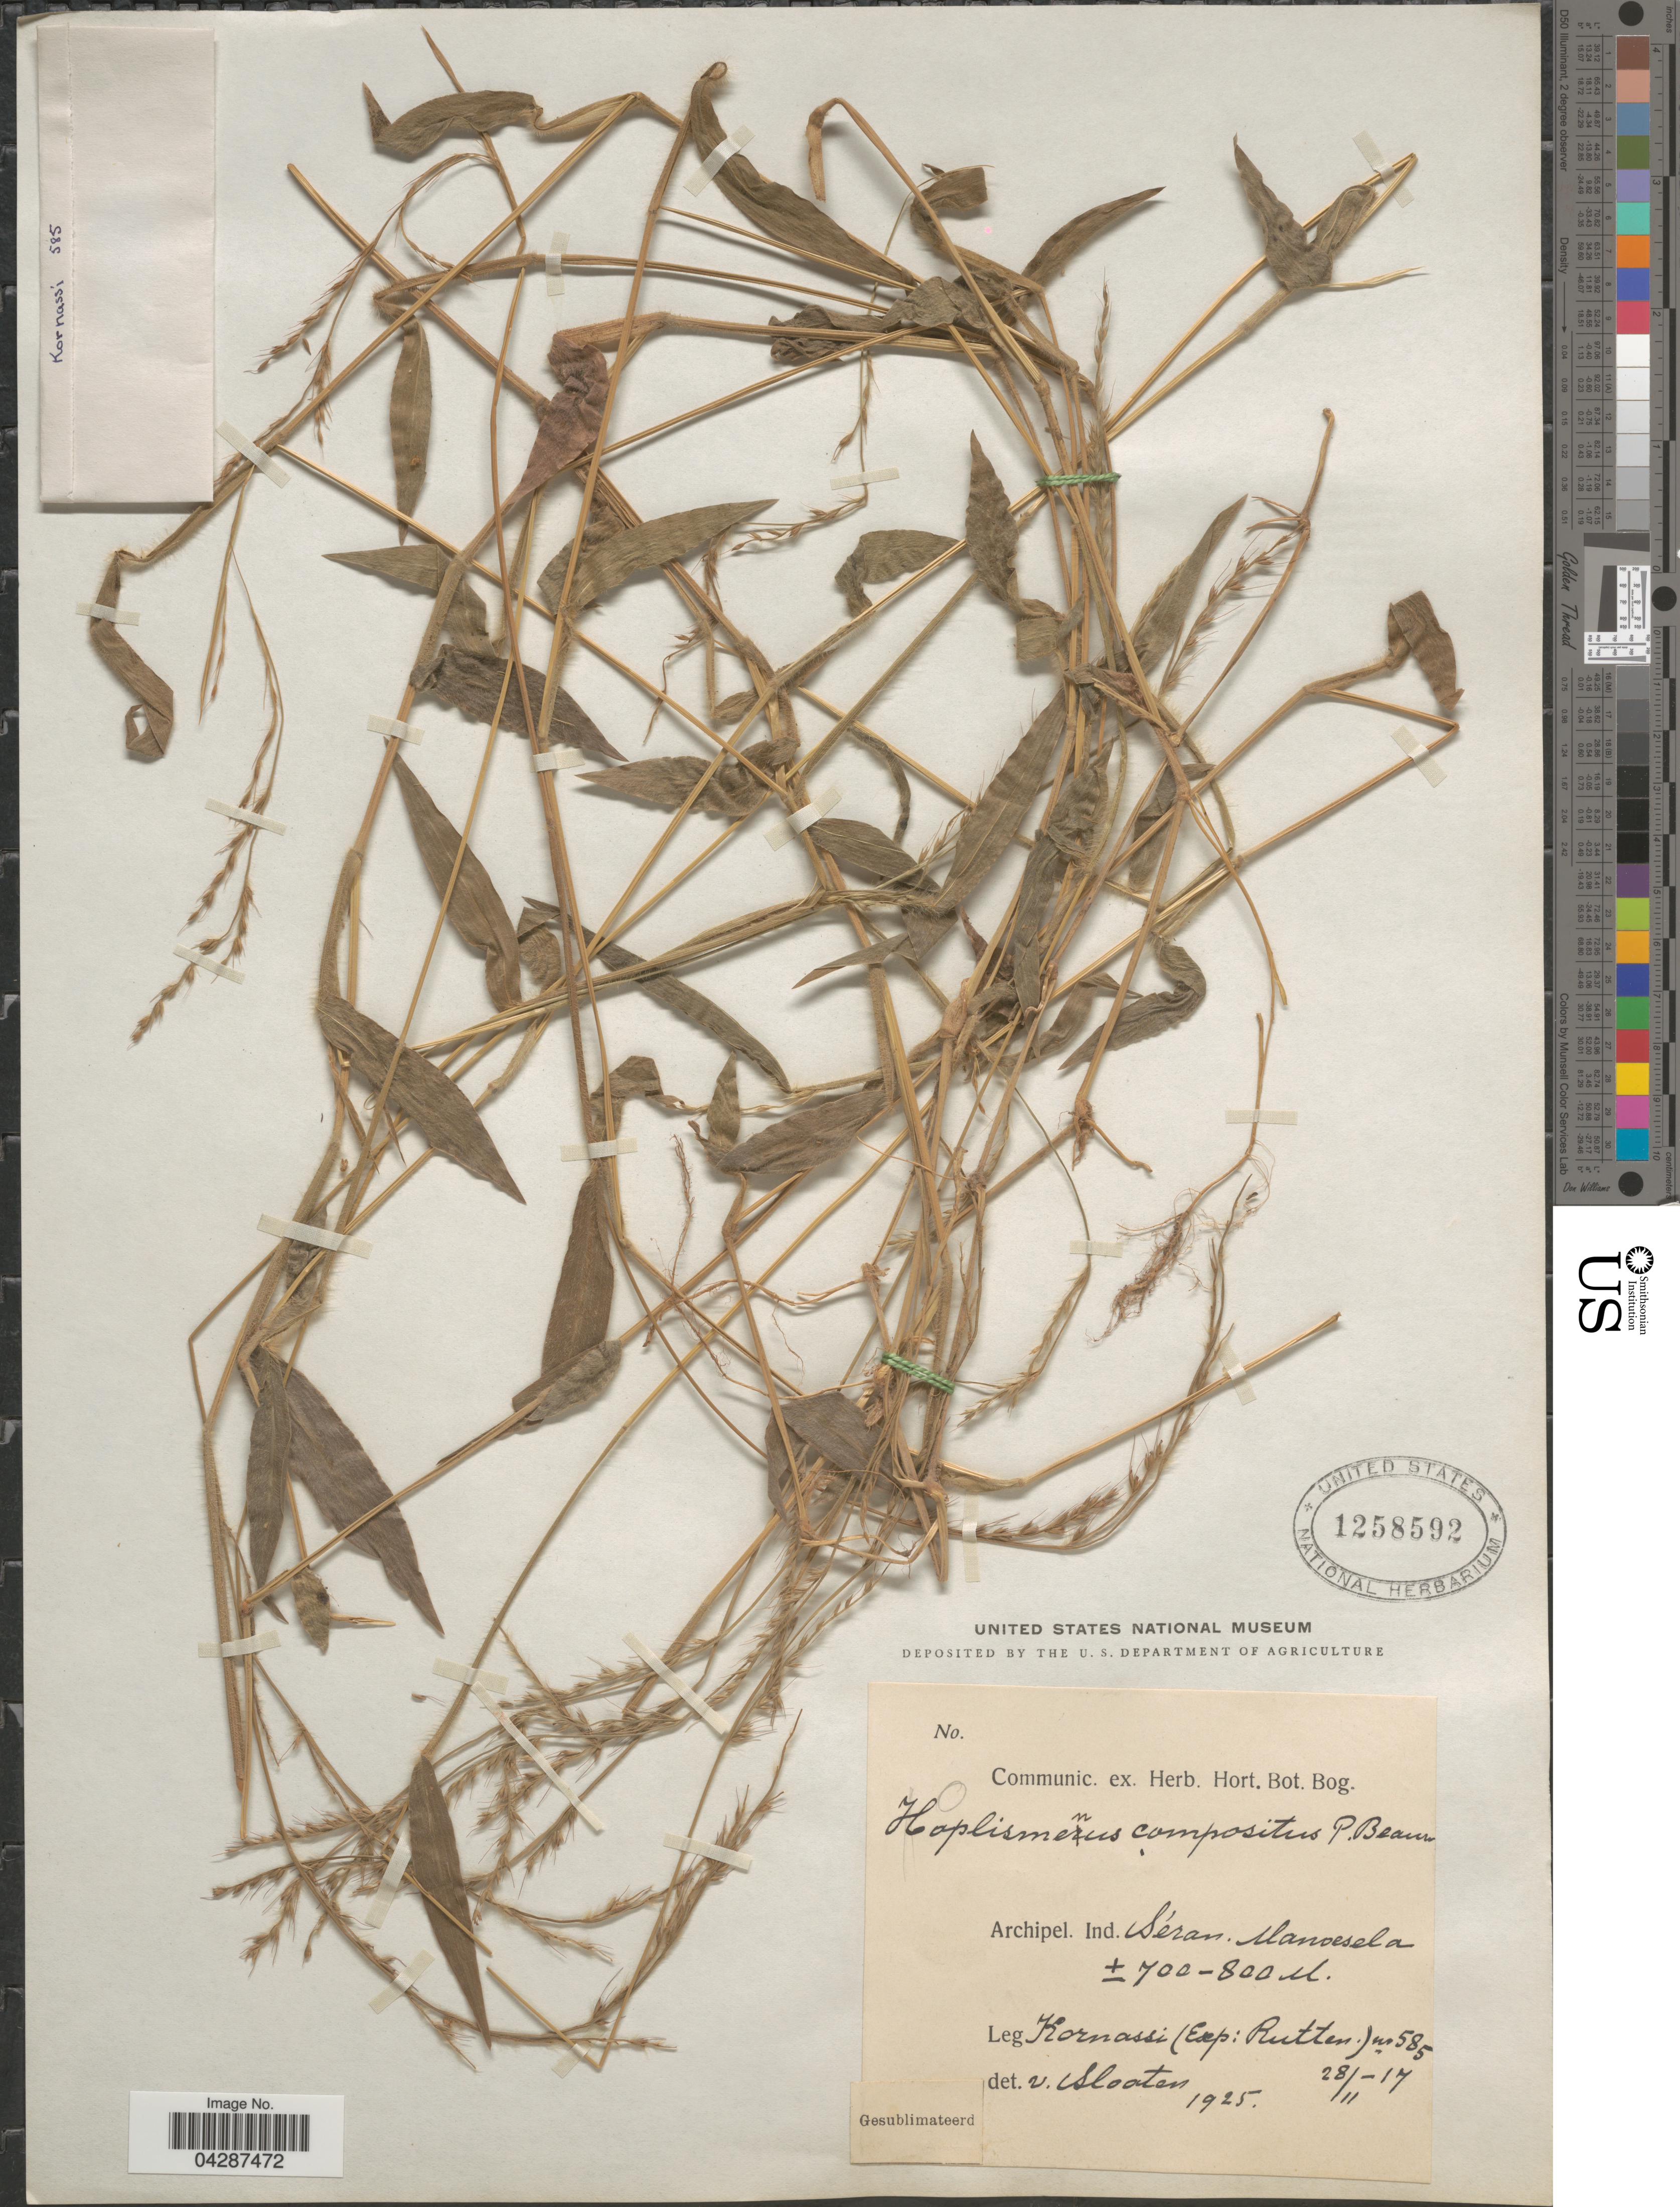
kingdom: Plantae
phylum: Tracheophyta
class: Liliopsida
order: Poales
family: Poaceae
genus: Oplismenus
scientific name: Oplismenus compositus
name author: (L.) P. Beauv.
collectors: Kornassi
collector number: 585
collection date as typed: Transcribed d/m/y: 28/11/17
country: Indonesia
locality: Archipel. Ind. Séran. Manoesela.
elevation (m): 700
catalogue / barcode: US 1258592